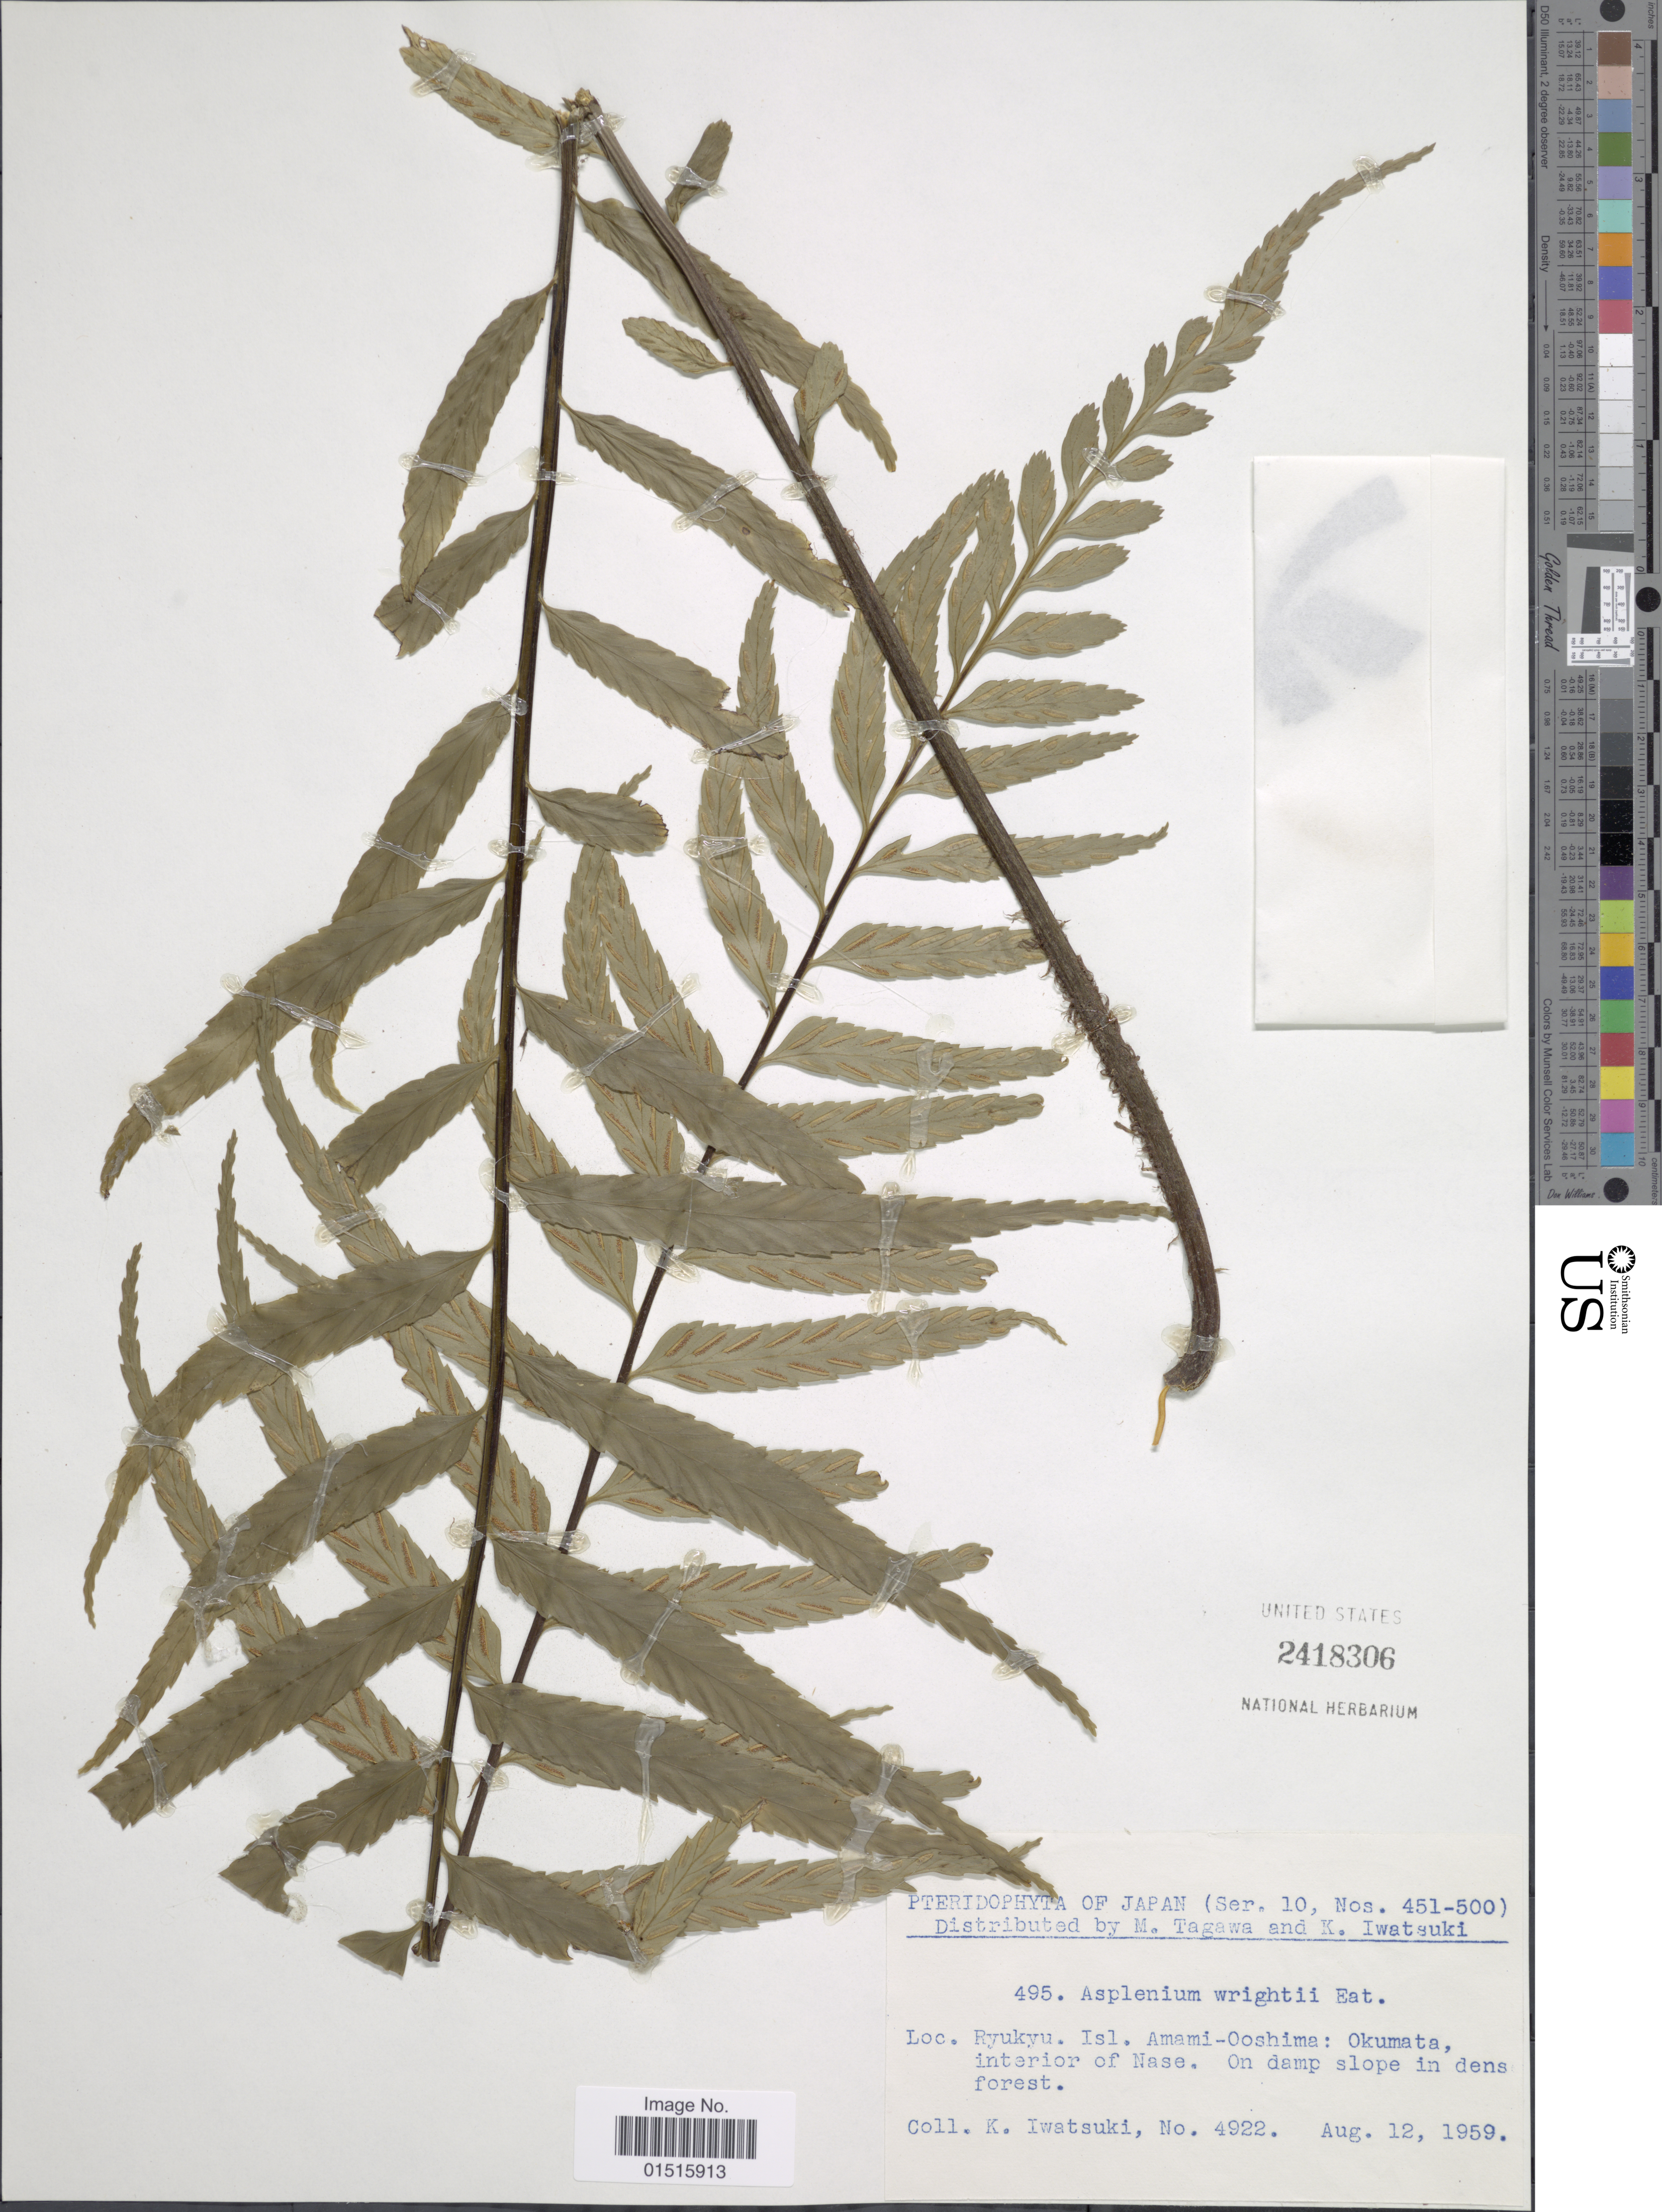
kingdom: Plantae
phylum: Tracheophyta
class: Polypodiopsida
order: Polypodiales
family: Aspleniaceae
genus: Asplenium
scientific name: Asplenium wrightii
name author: D.C. Eaton ex Hook.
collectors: K. Iwatsuki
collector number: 4922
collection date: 1959-08-12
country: Japan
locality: Ryukyu, Isl. Amami- Ooshima: Okumata, interior of Nase.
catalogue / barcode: US 2418306